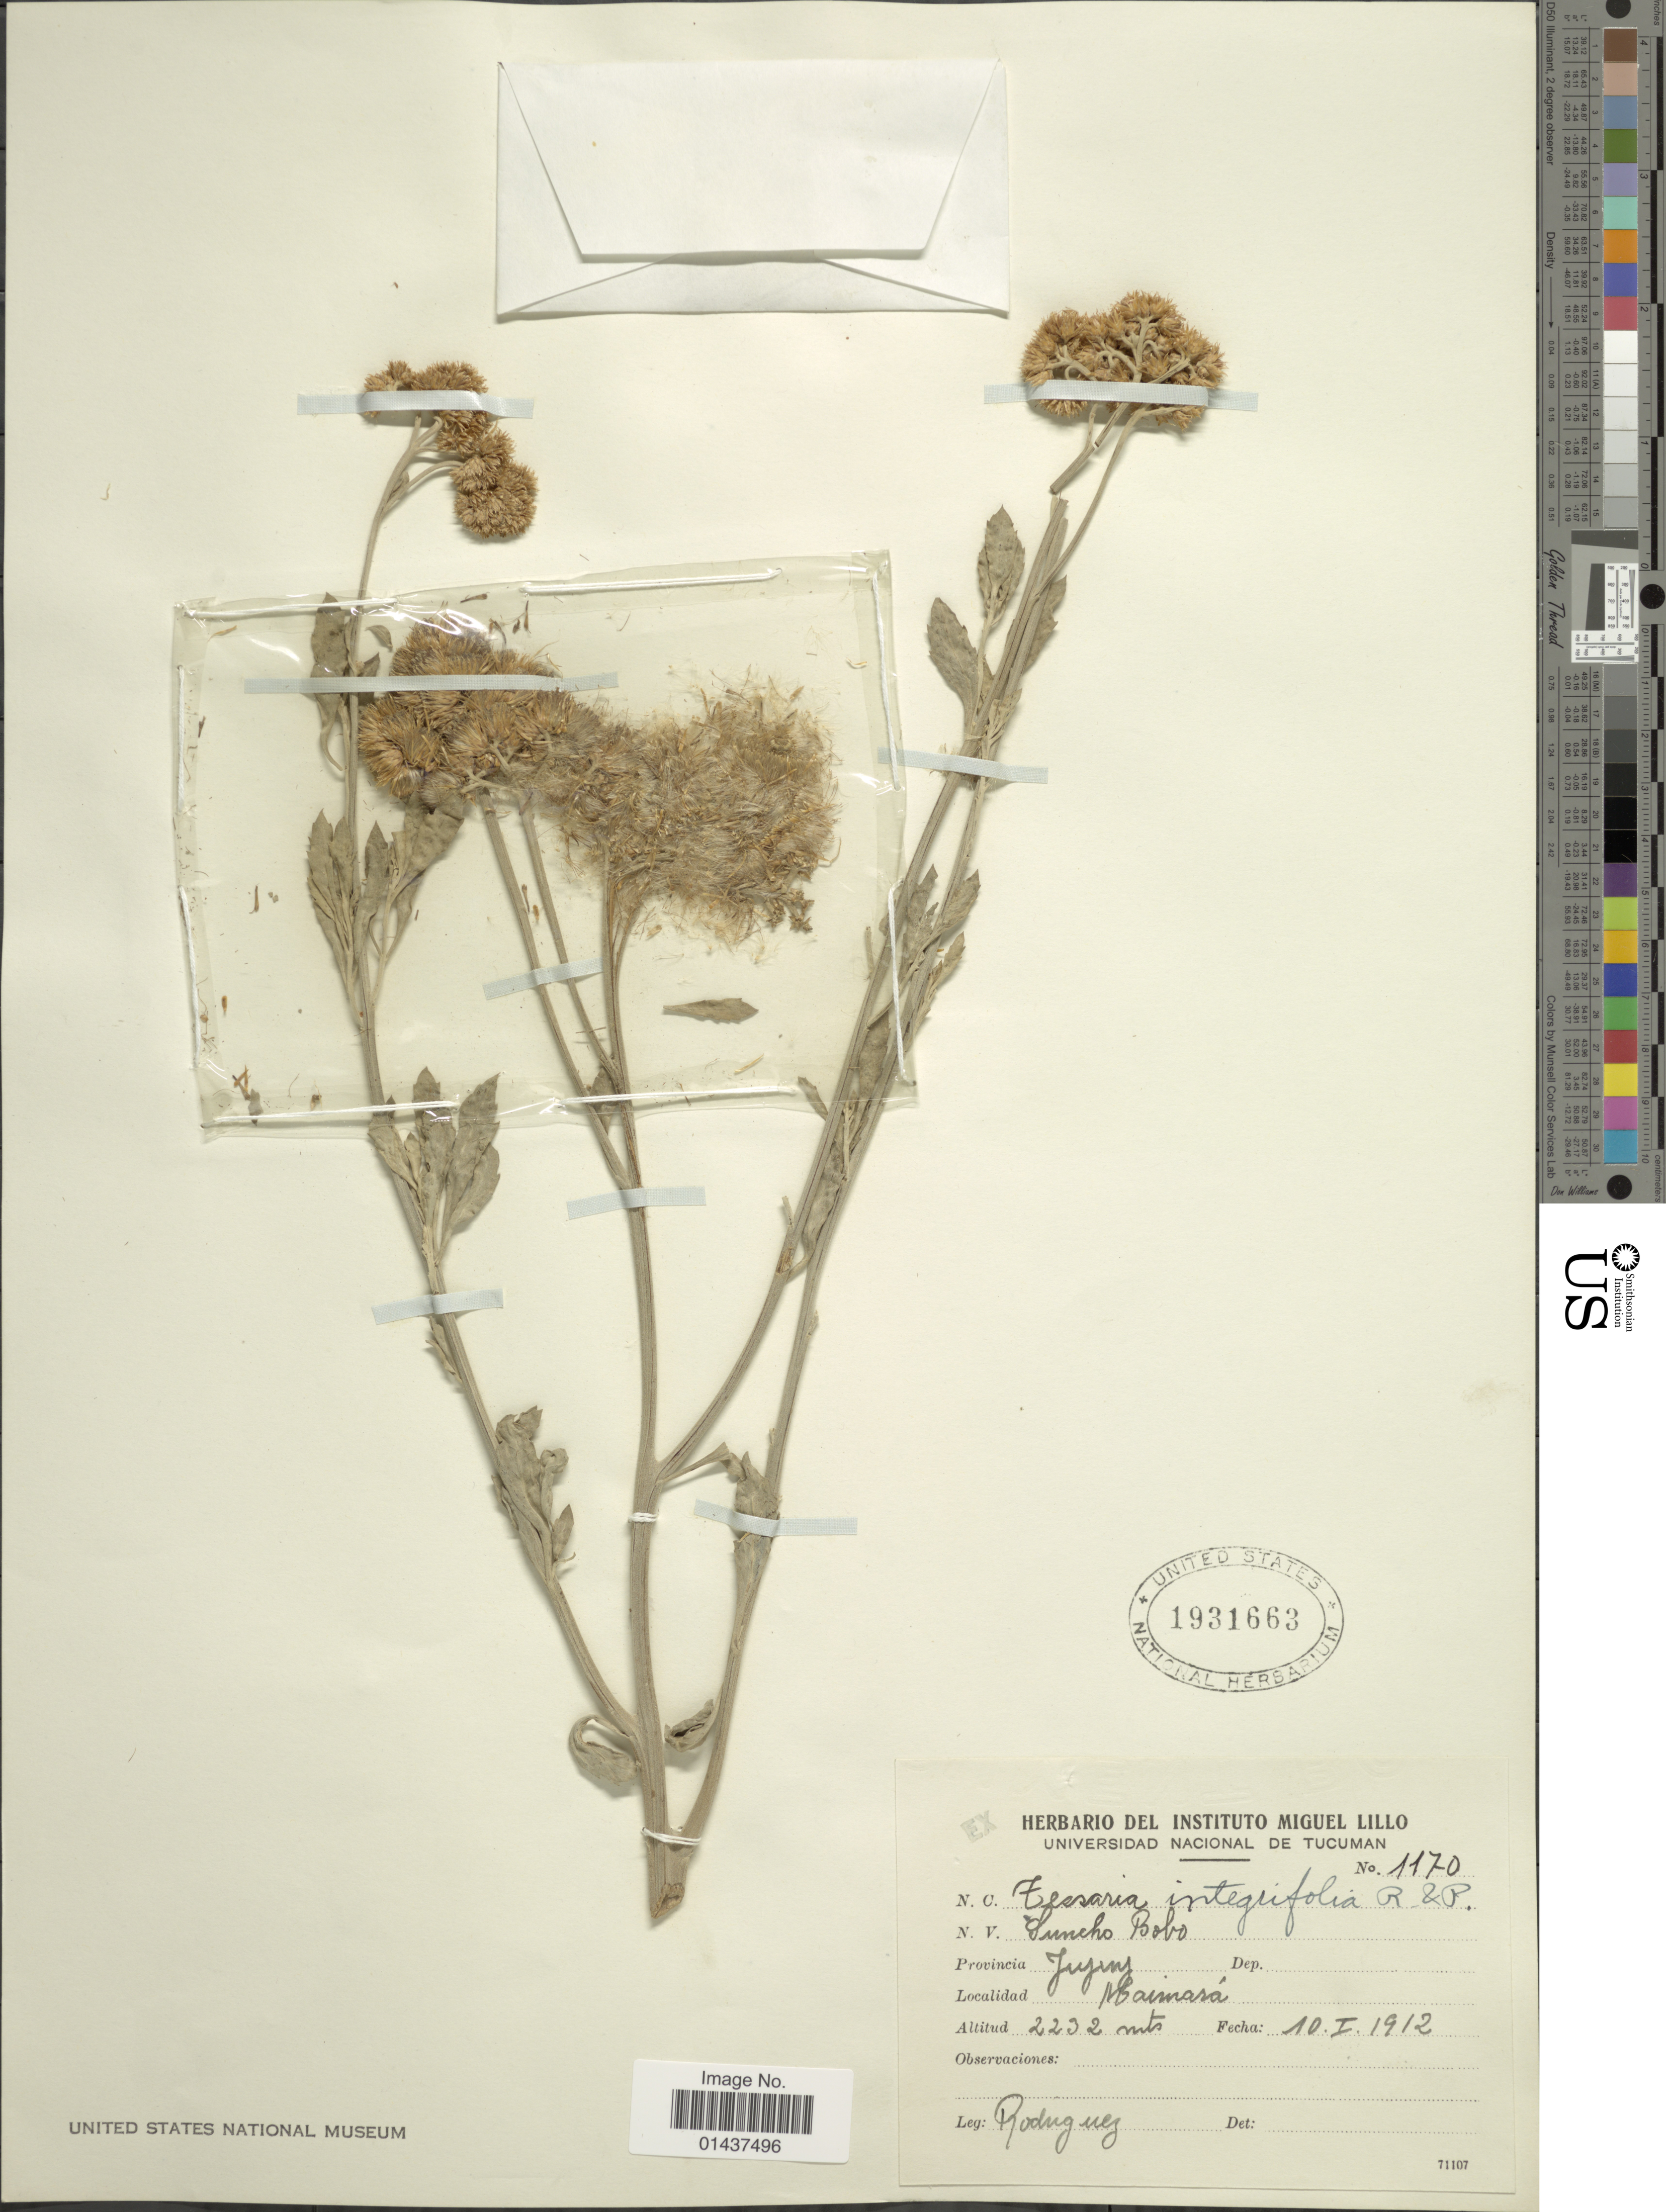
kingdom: Plantae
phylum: Tracheophyta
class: Magnoliopsida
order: Asterales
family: Asteraceae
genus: Tessaria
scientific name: Tessaria integrifolia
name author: Ruiz & Pav.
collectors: Rodriguez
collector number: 1170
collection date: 1912-01-10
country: Argentina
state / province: Jujuy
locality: Haimará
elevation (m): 2232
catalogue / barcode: US 1931663